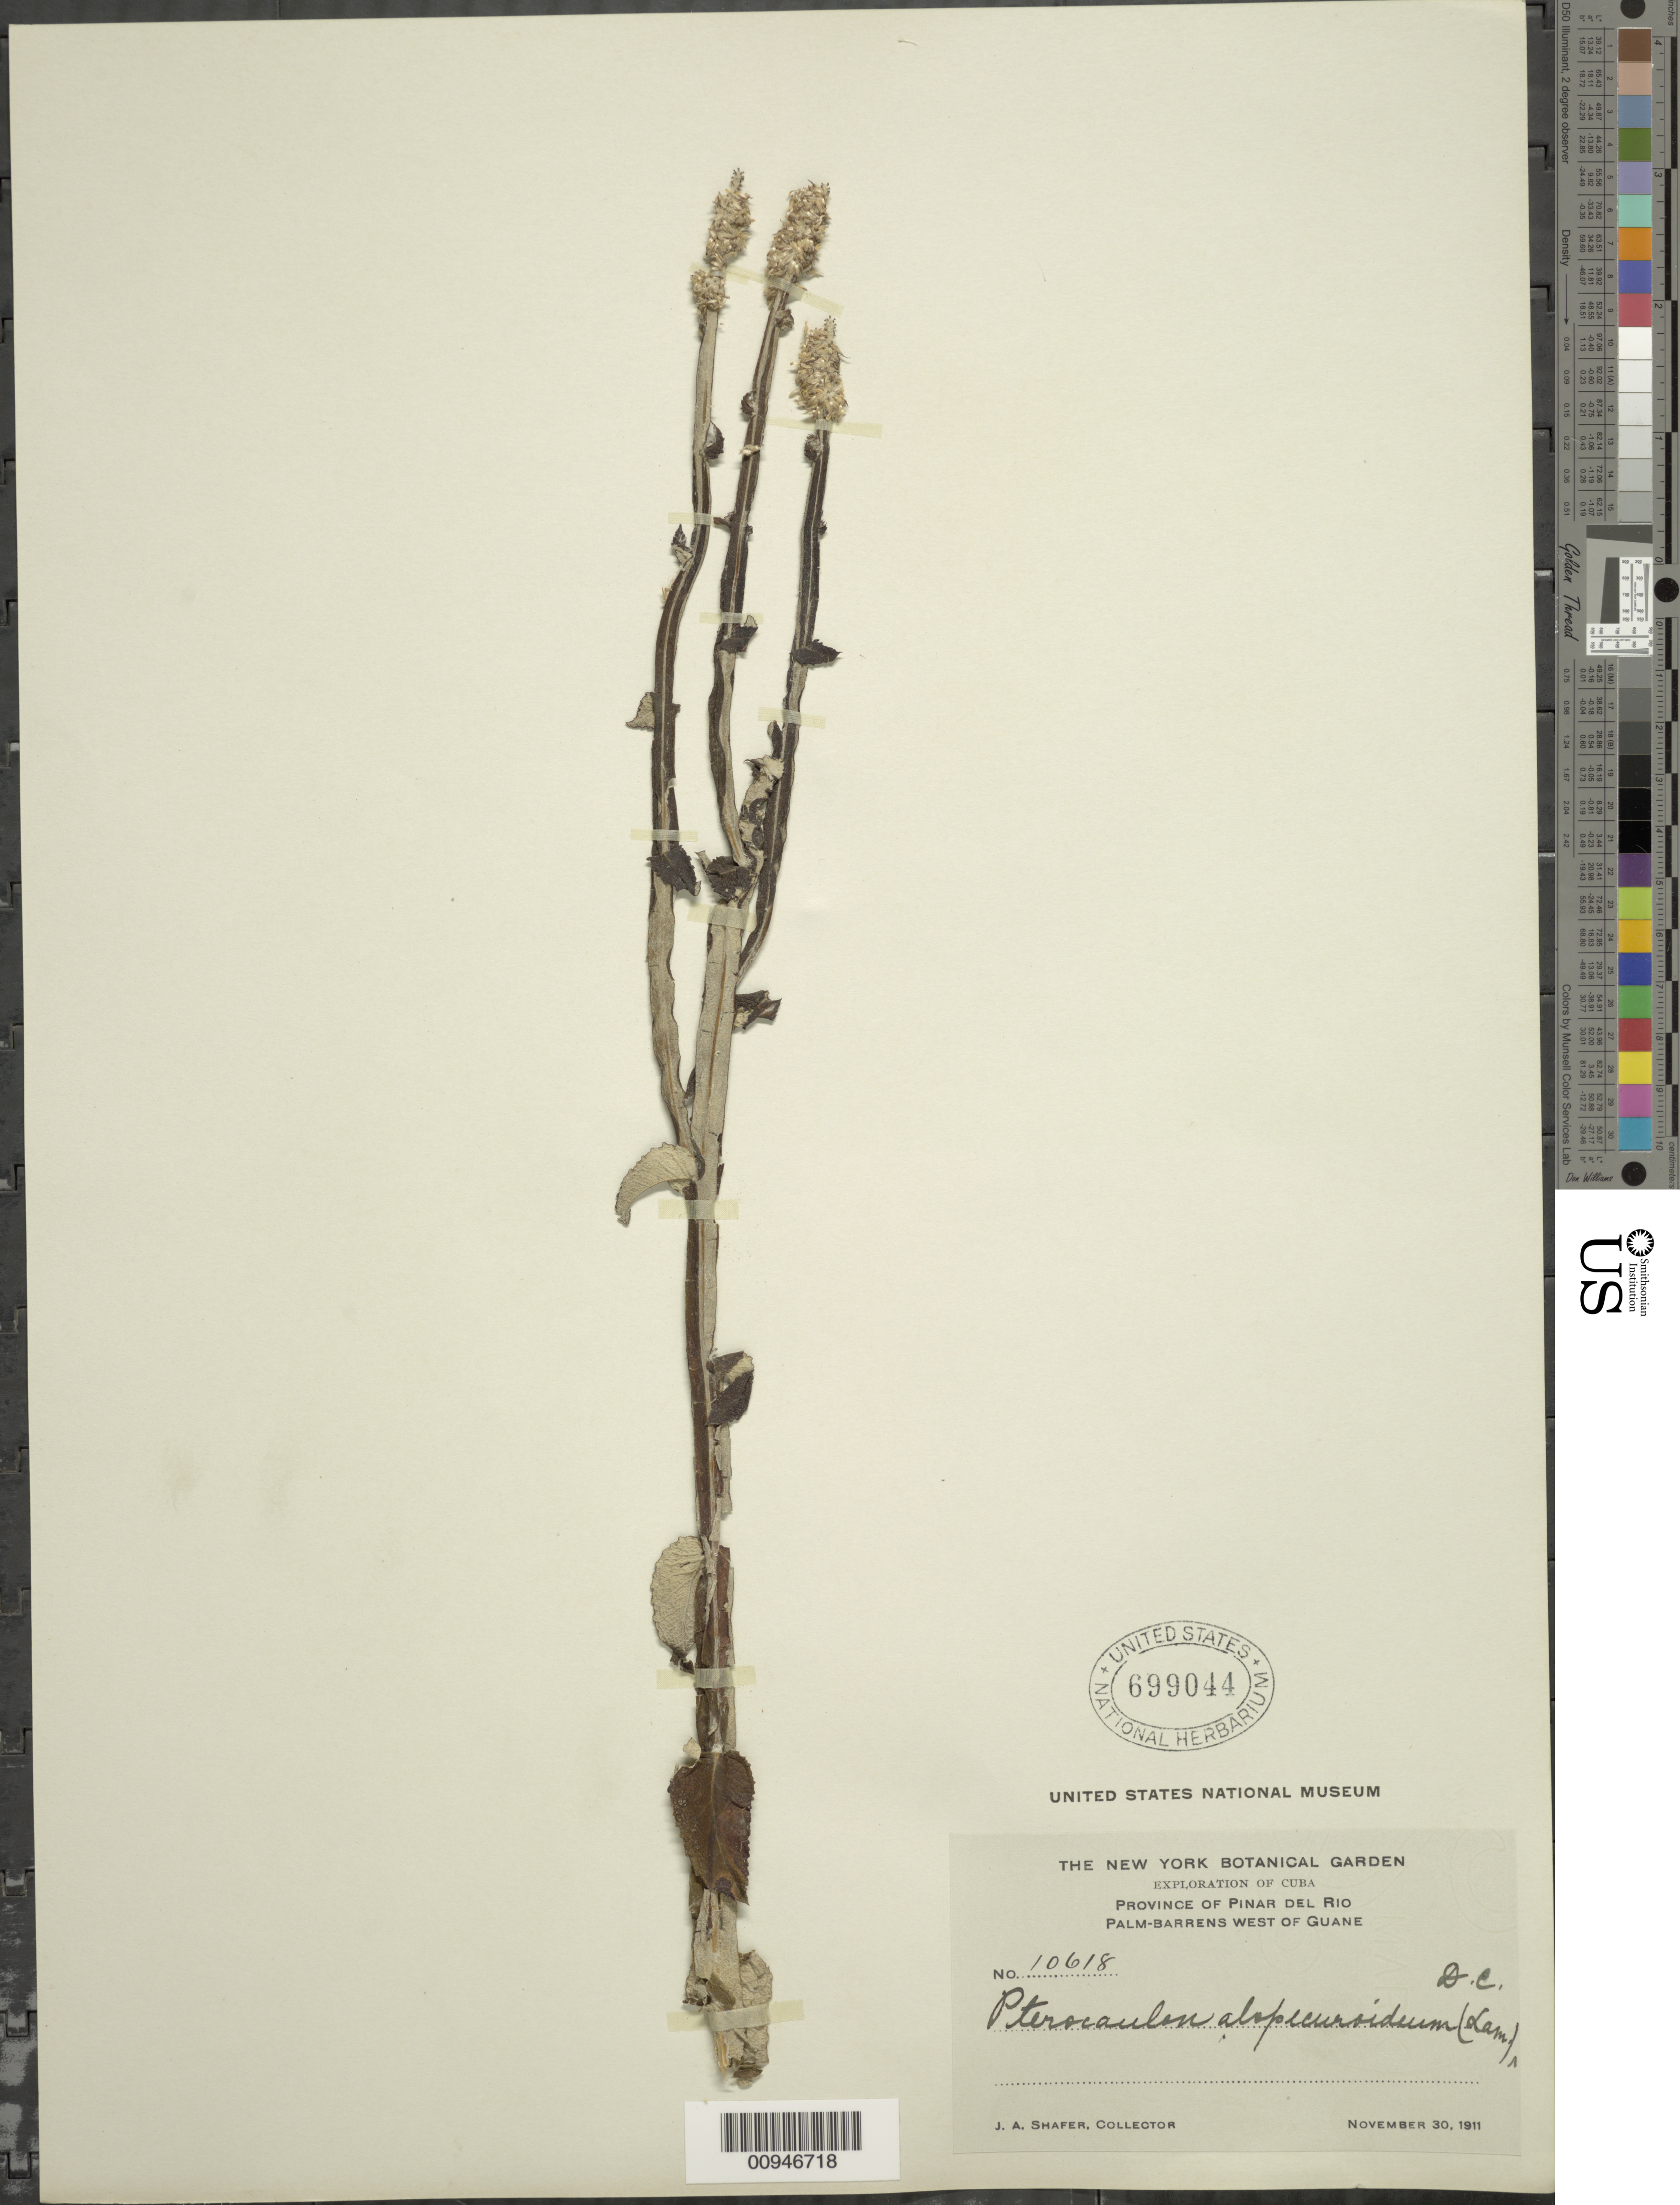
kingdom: Plantae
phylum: Tracheophyta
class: Magnoliopsida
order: Asterales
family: Asteraceae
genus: Pterocaulon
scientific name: Pterocaulon alopecuroides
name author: (Lam.) DC.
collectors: J. A. Shafer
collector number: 10618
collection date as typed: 30 Nov 1911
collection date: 1911-11-30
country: Cuba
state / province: Pinar del Rio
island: Cuba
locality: W of Guane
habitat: Palm barrens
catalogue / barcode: US 699044